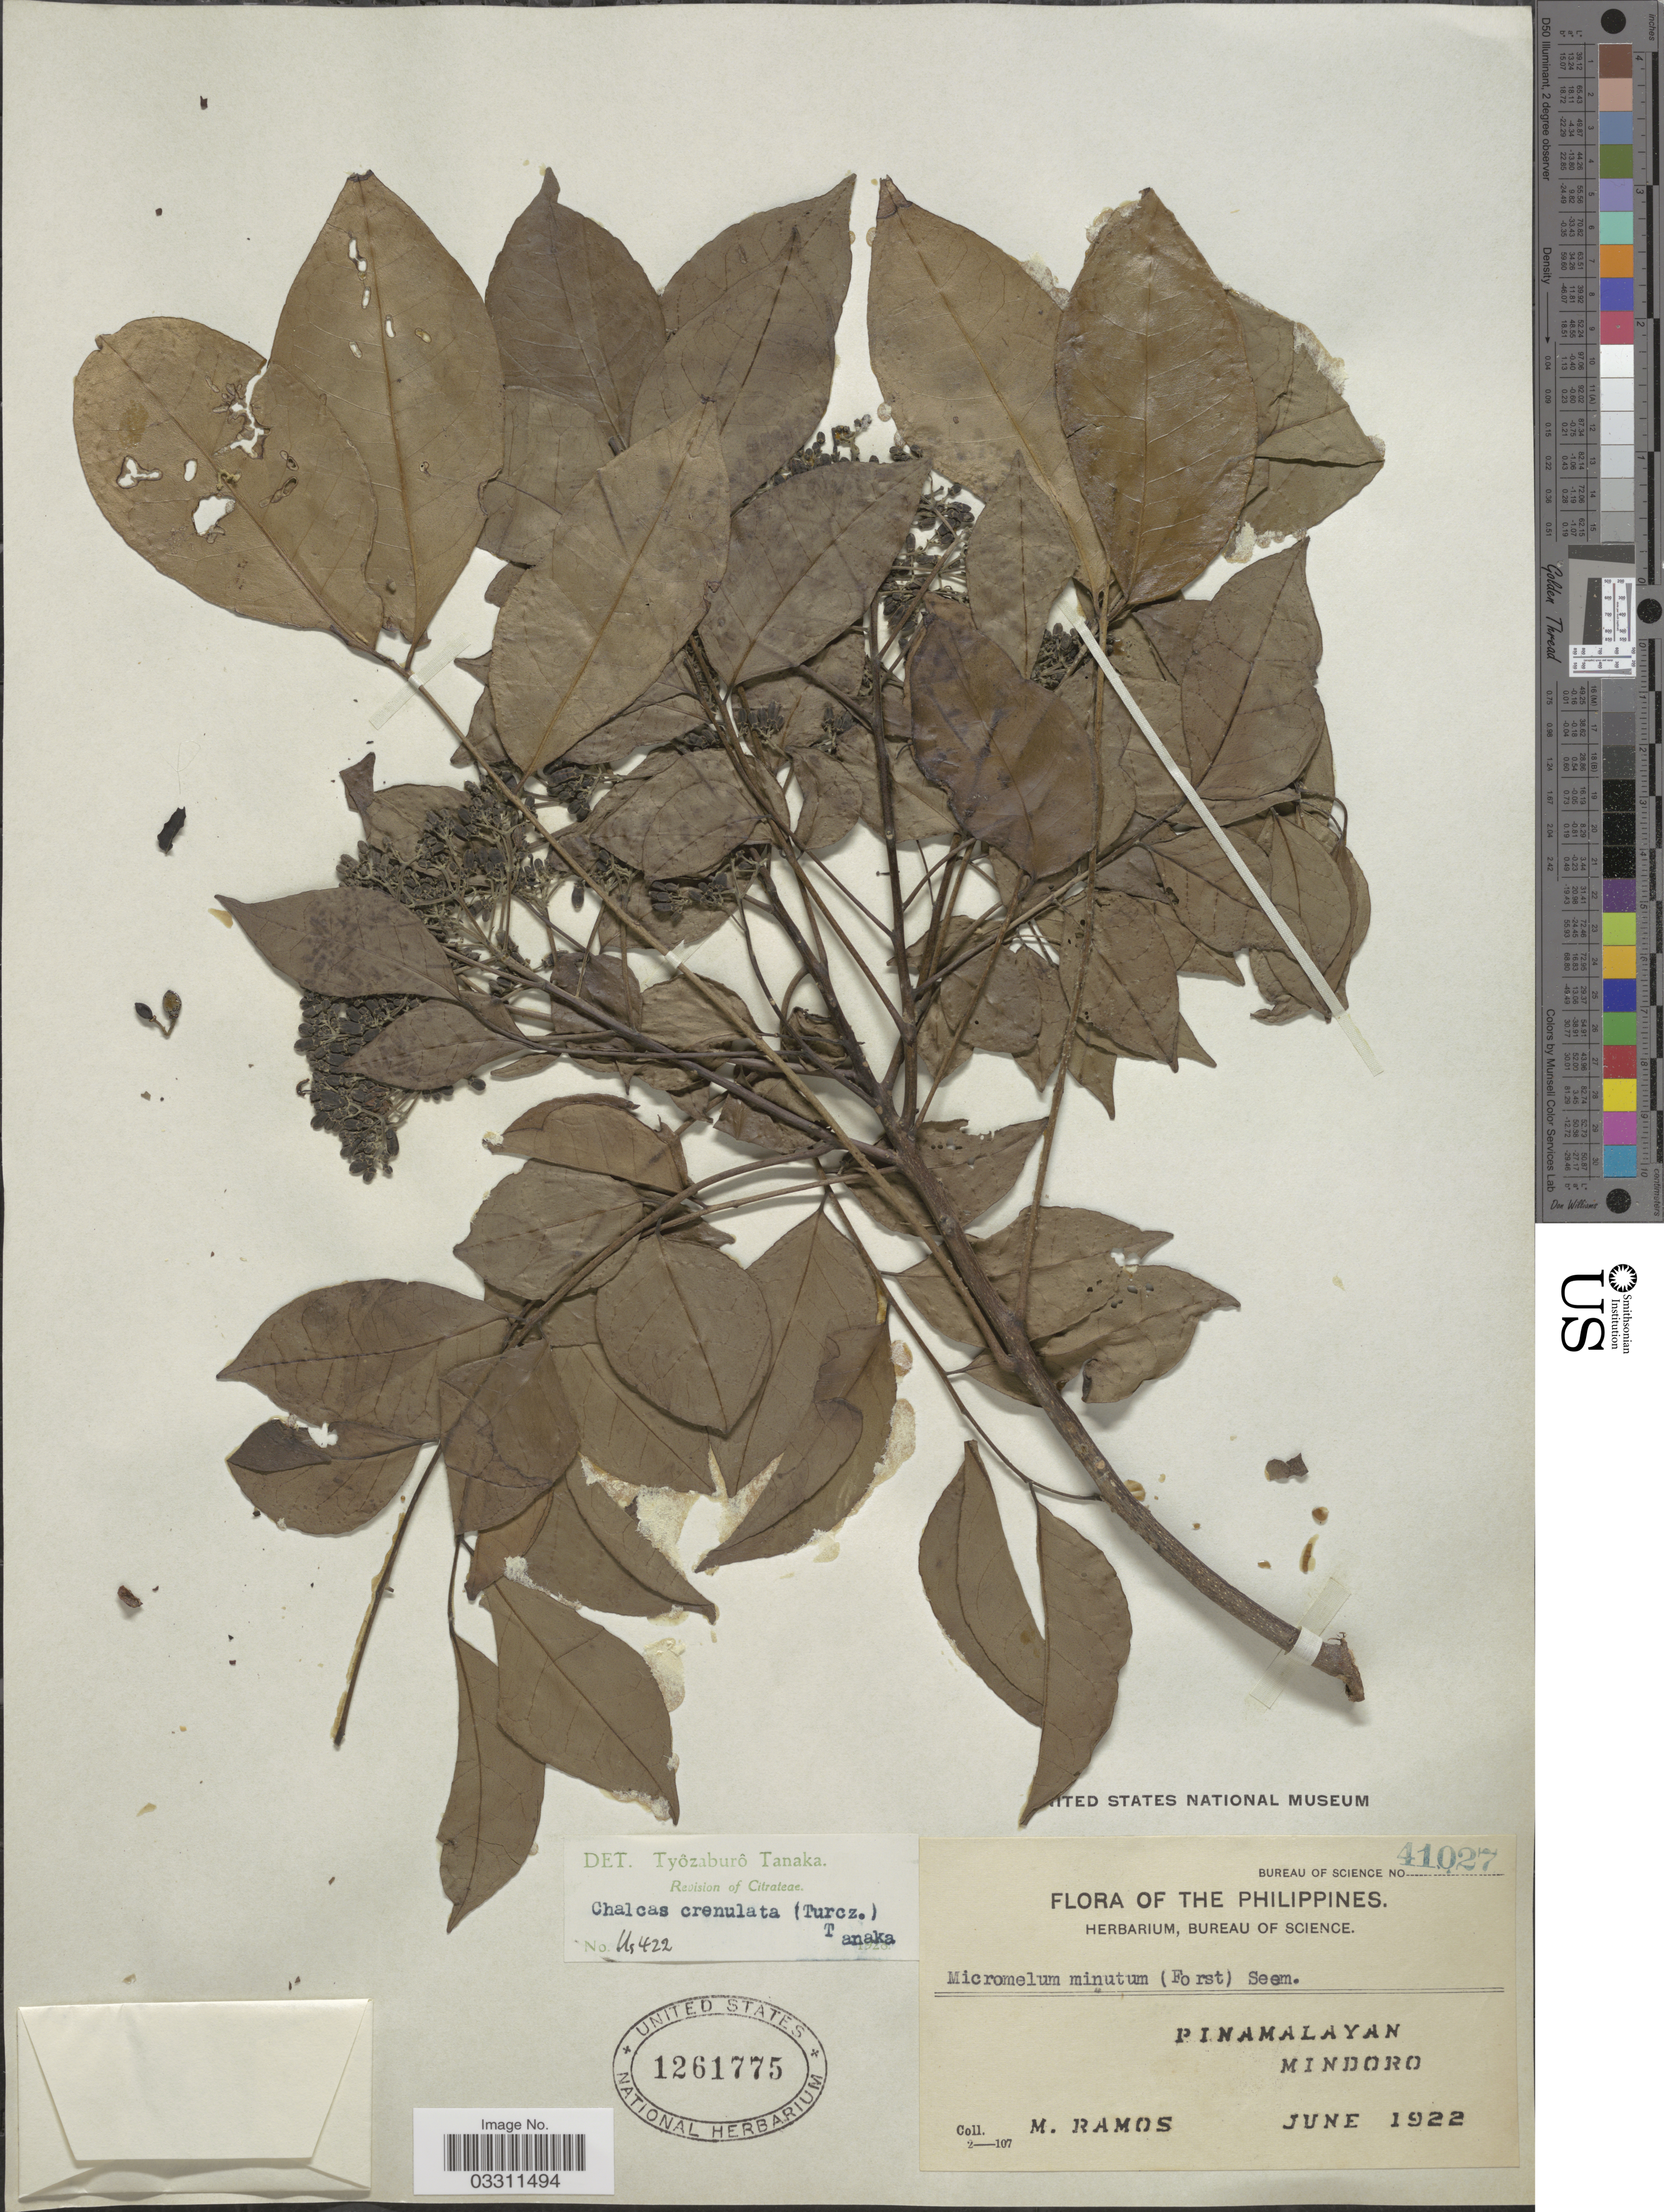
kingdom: Plantae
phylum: Tracheophyta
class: Magnoliopsida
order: Sapindales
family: Rutaceae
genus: Micromelum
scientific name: Micromelum minutum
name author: (G. Forst.) Wight & Arn.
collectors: M. Ramos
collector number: Bureau of Science 41027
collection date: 1922-06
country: Philippines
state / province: Mimaropa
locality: Pinamalayan, Mindoro.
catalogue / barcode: US 1261775